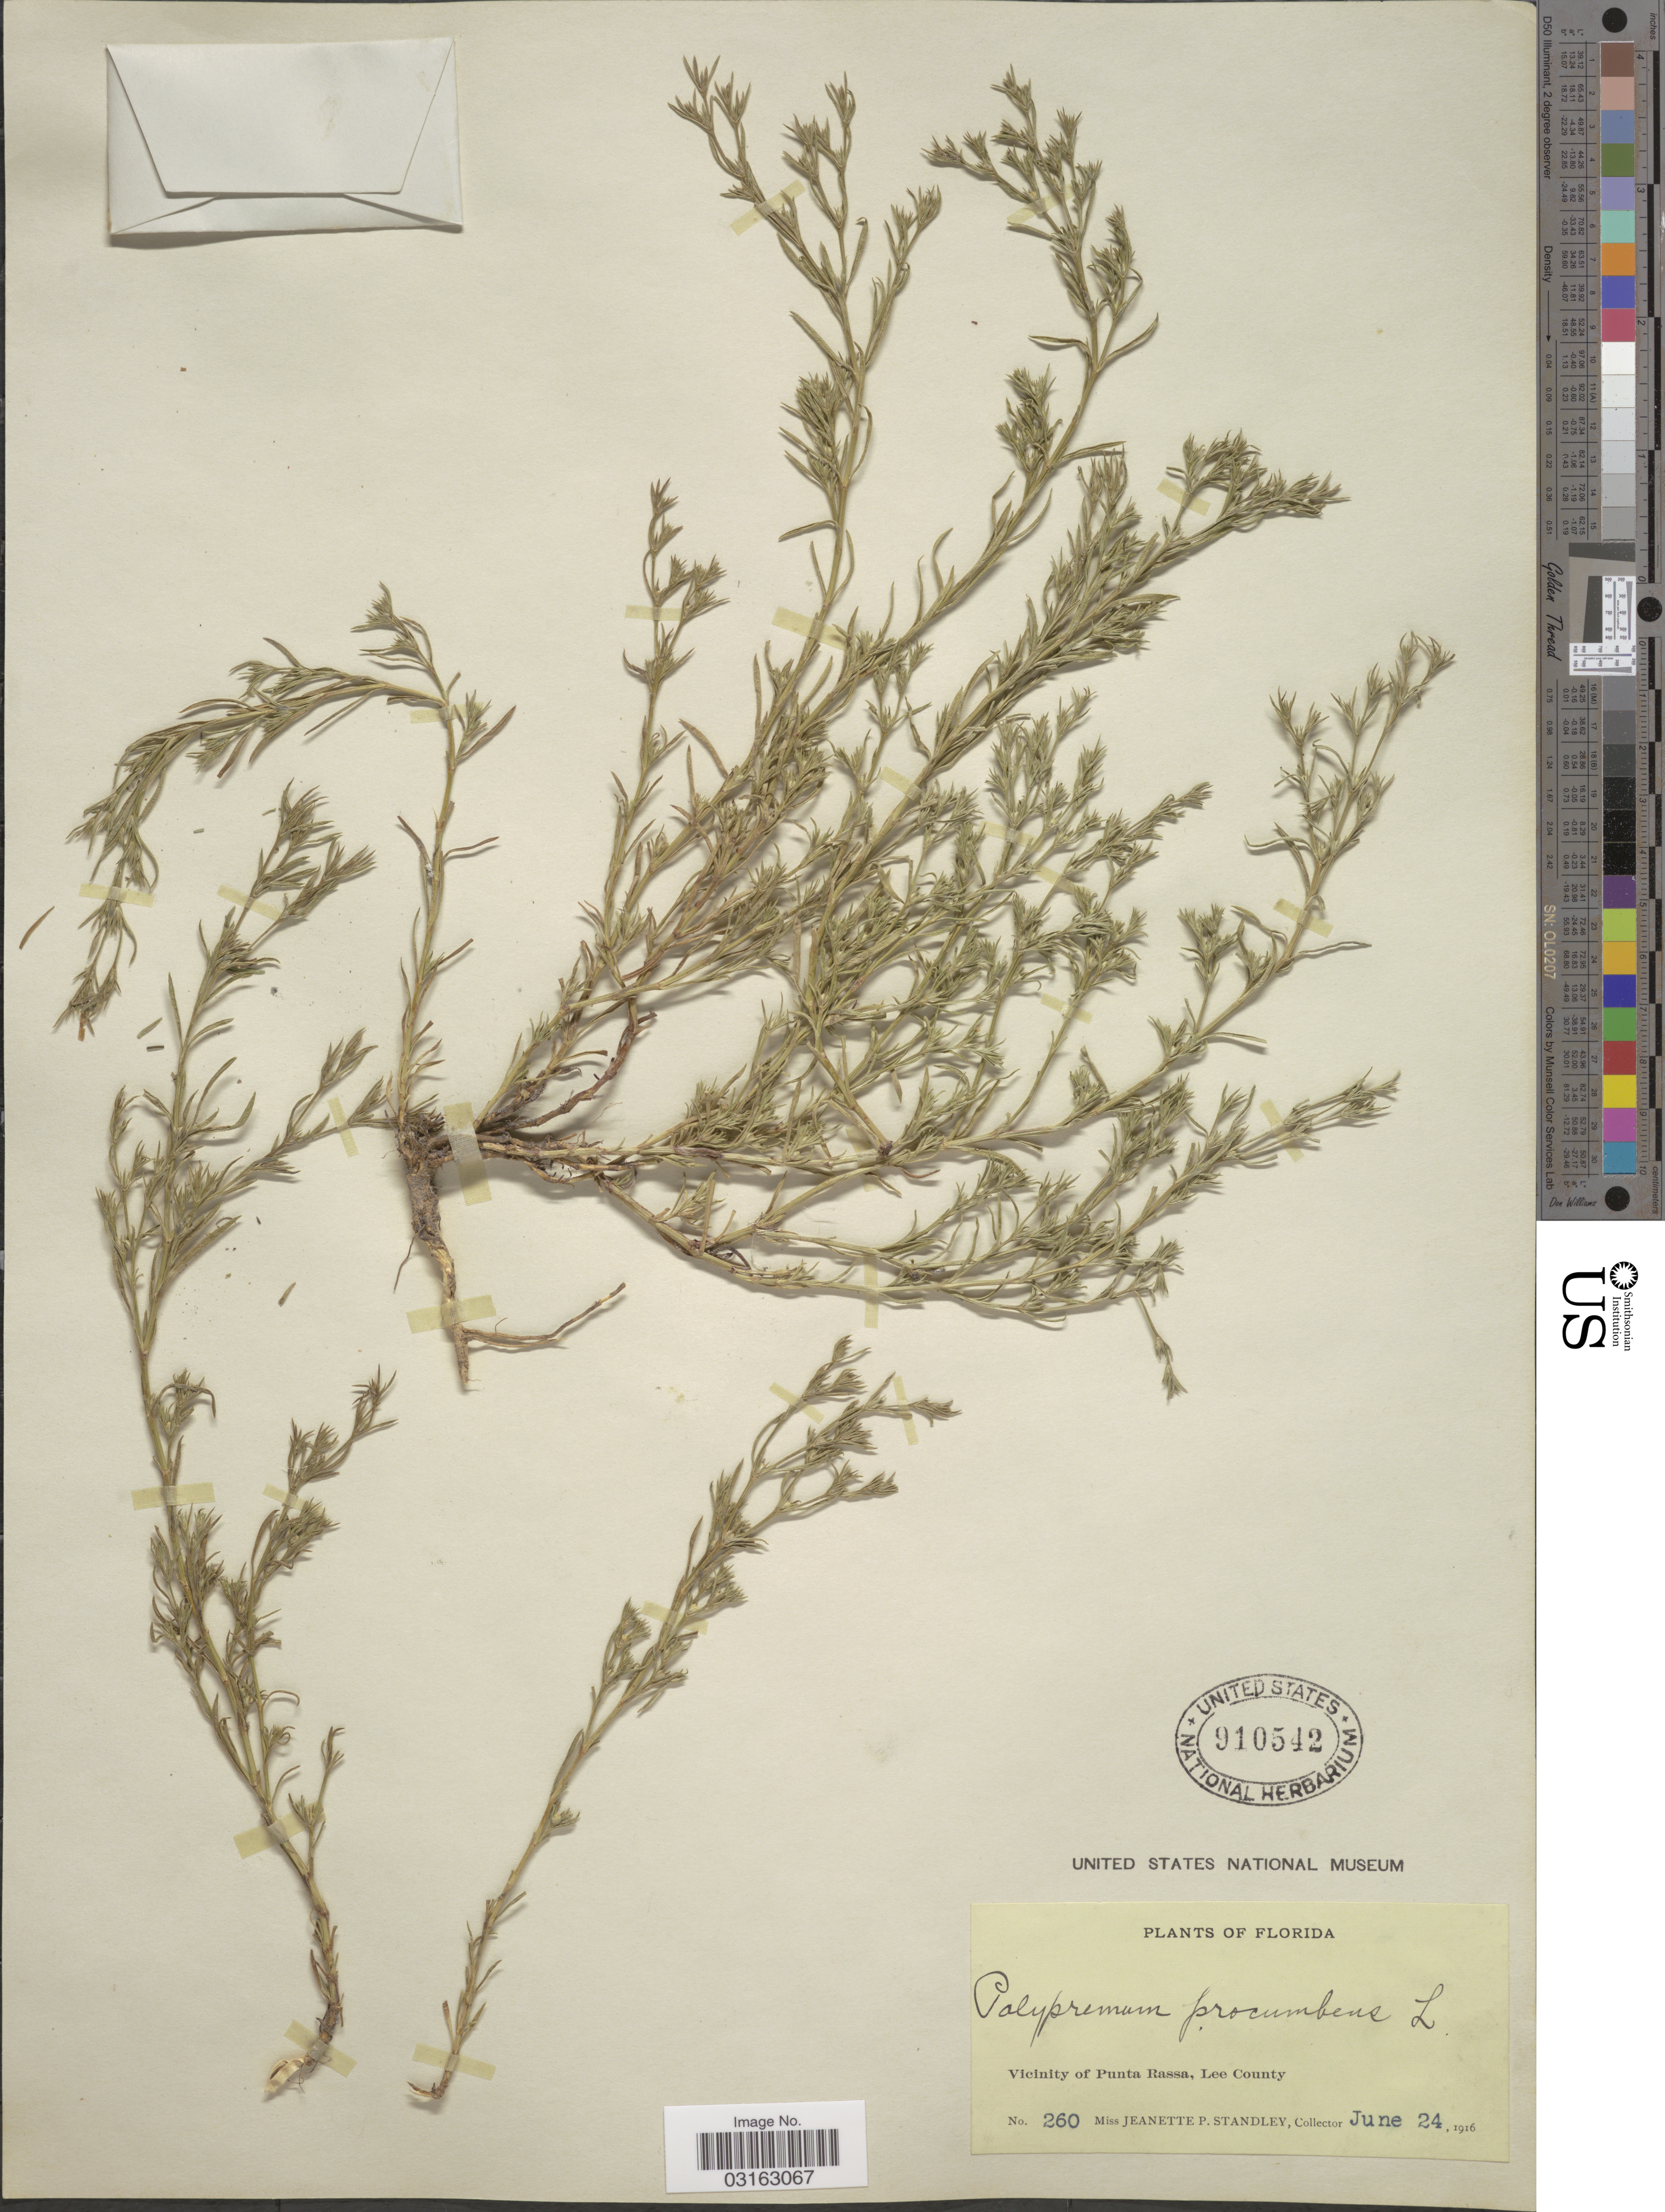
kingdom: Plantae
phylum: Tracheophyta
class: Magnoliopsida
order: Lamiales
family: Tetrachondraceae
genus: Polypremum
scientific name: Polypremum procumbens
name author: L.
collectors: J. P. Standley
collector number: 260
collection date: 1916-06-24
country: United States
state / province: Florida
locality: Vicinity of Punta Rassa, Lee County.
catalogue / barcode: US 910542